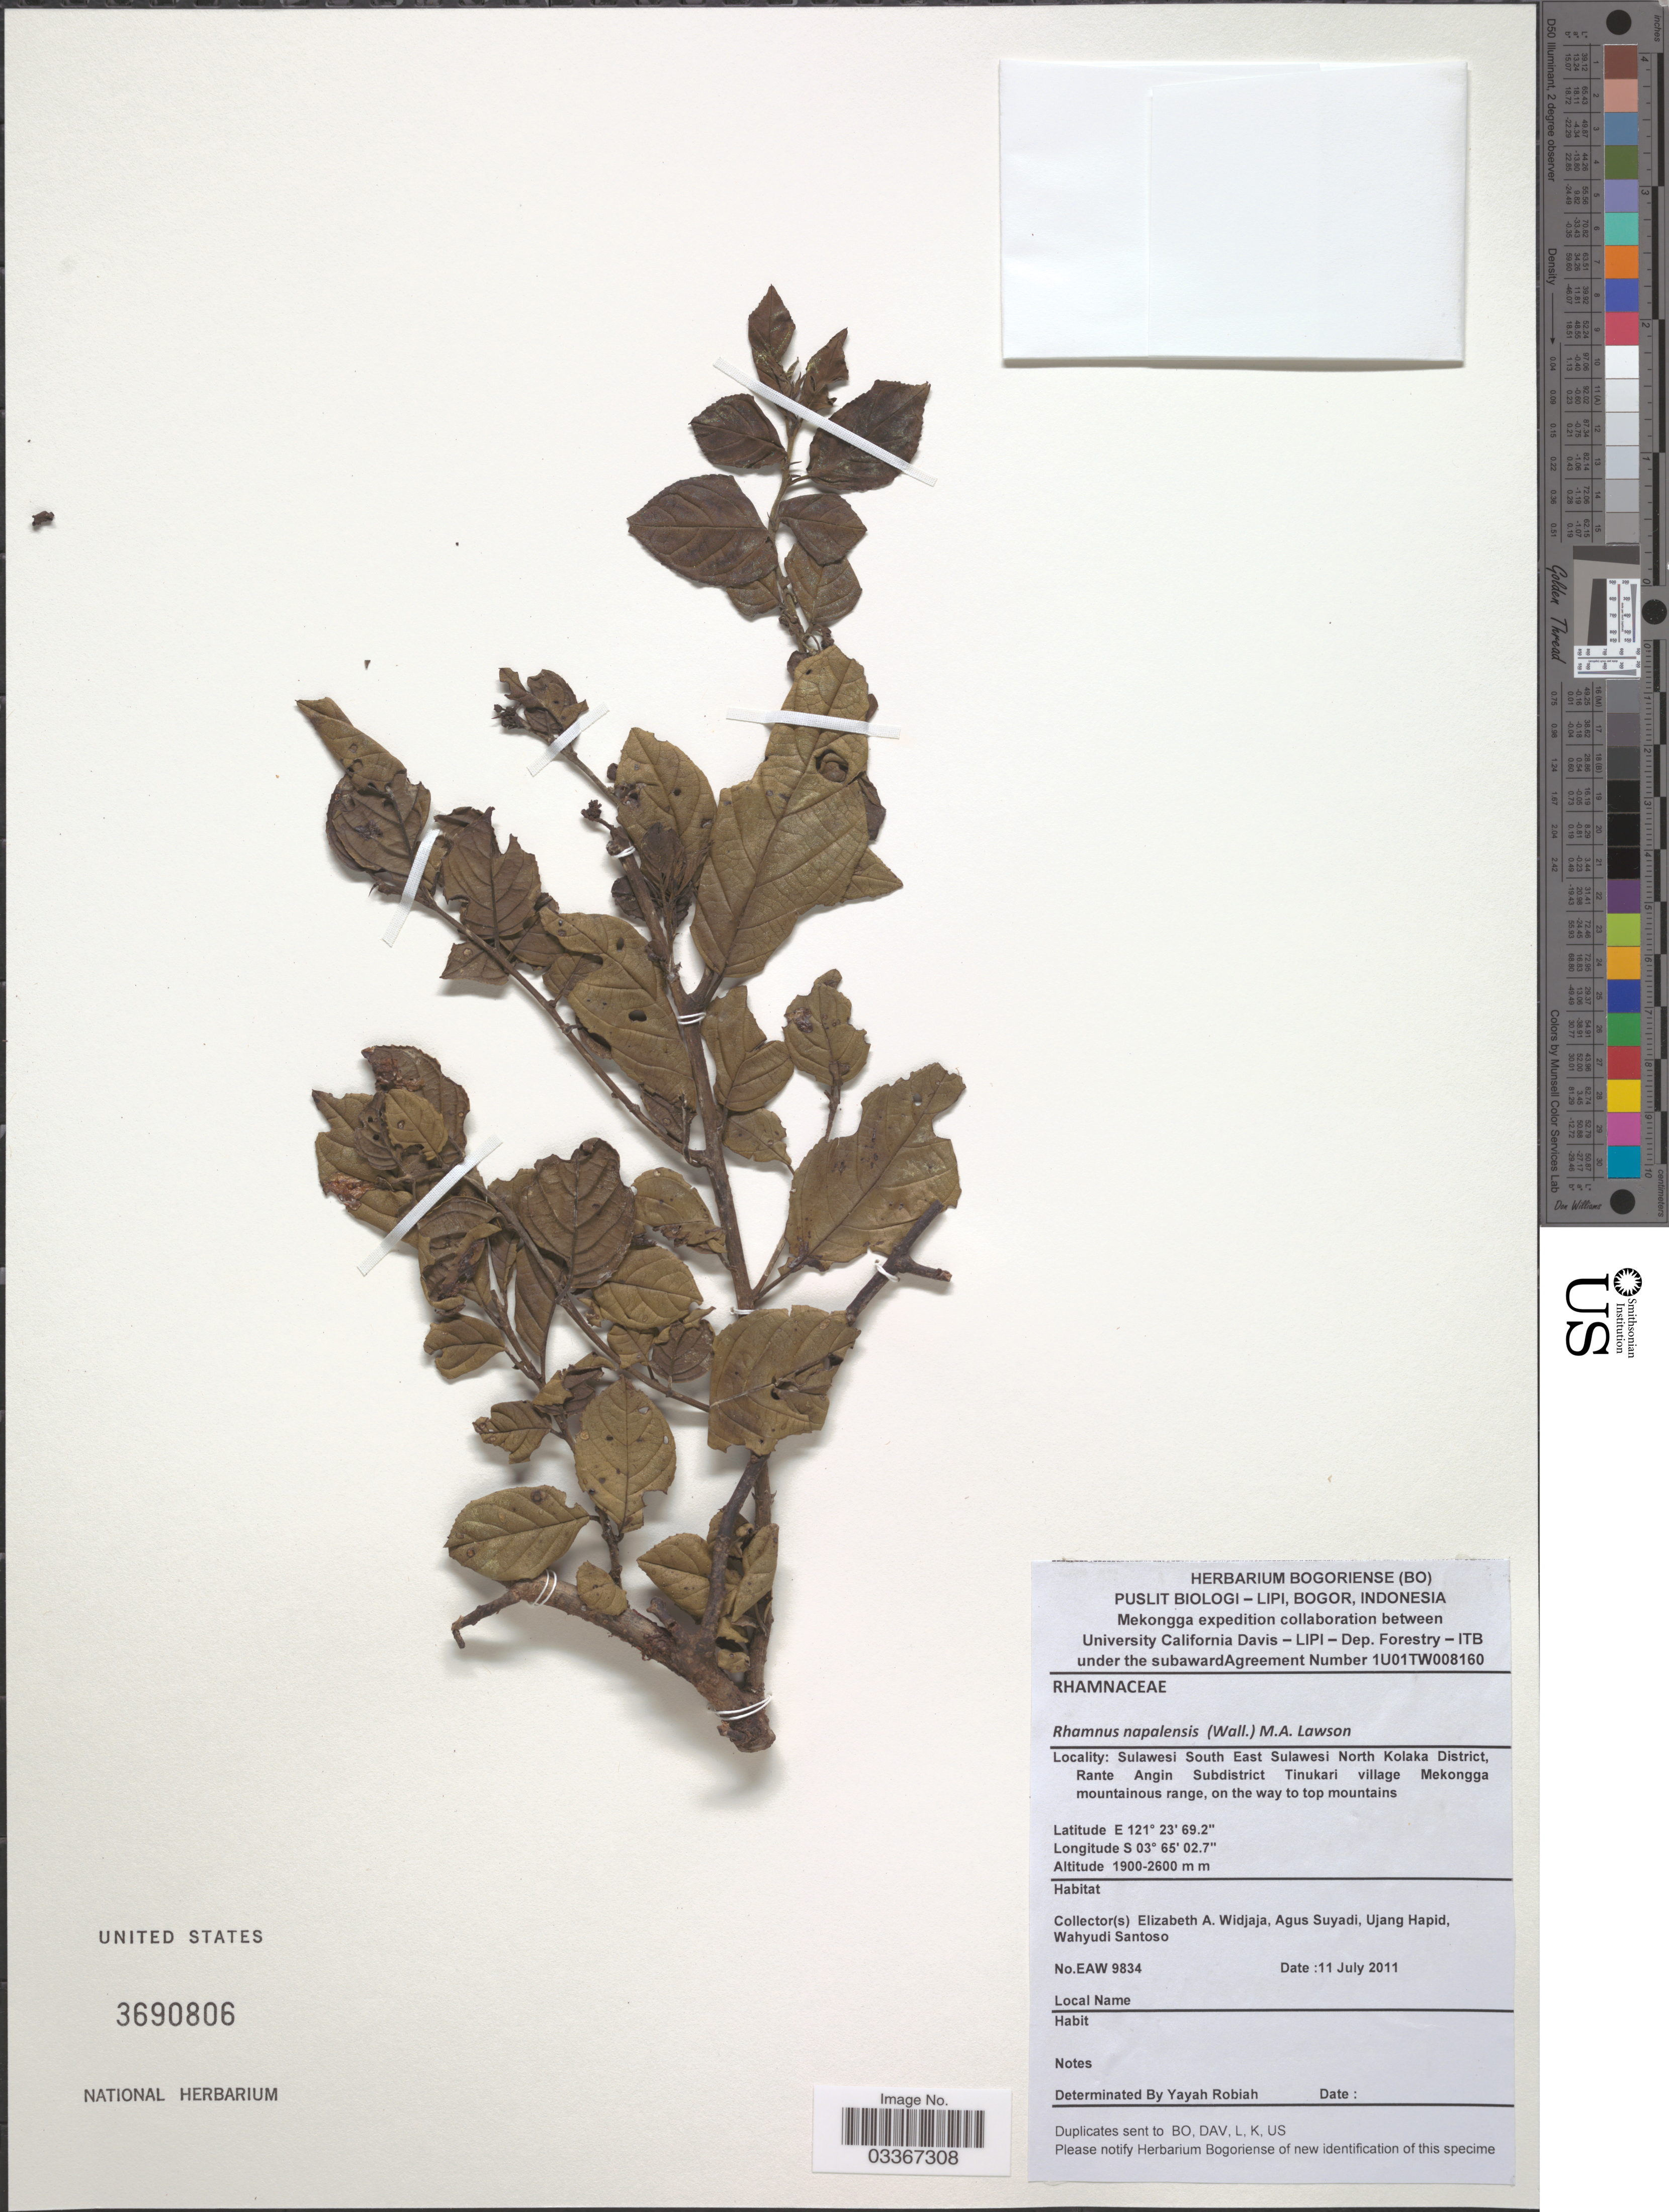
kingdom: Plantae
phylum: Tracheophyta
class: Magnoliopsida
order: Rosales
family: Rhamnaceae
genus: Rhamnus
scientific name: Rhamnus napalensis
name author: (Wall.) M.A. Lawson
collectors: E. A. Widjaja, A. Suyadi, U. Hapid & W. Santoso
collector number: EAW 9834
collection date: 2011-07-11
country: Indonesia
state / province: Sulawesi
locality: Sulawesi South East Sulawest North Kolaka District, Rante Angin Subdistrict Tinukari village Mekongga mountainous range, on the way to top mountains.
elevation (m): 1900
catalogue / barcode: US 3690806